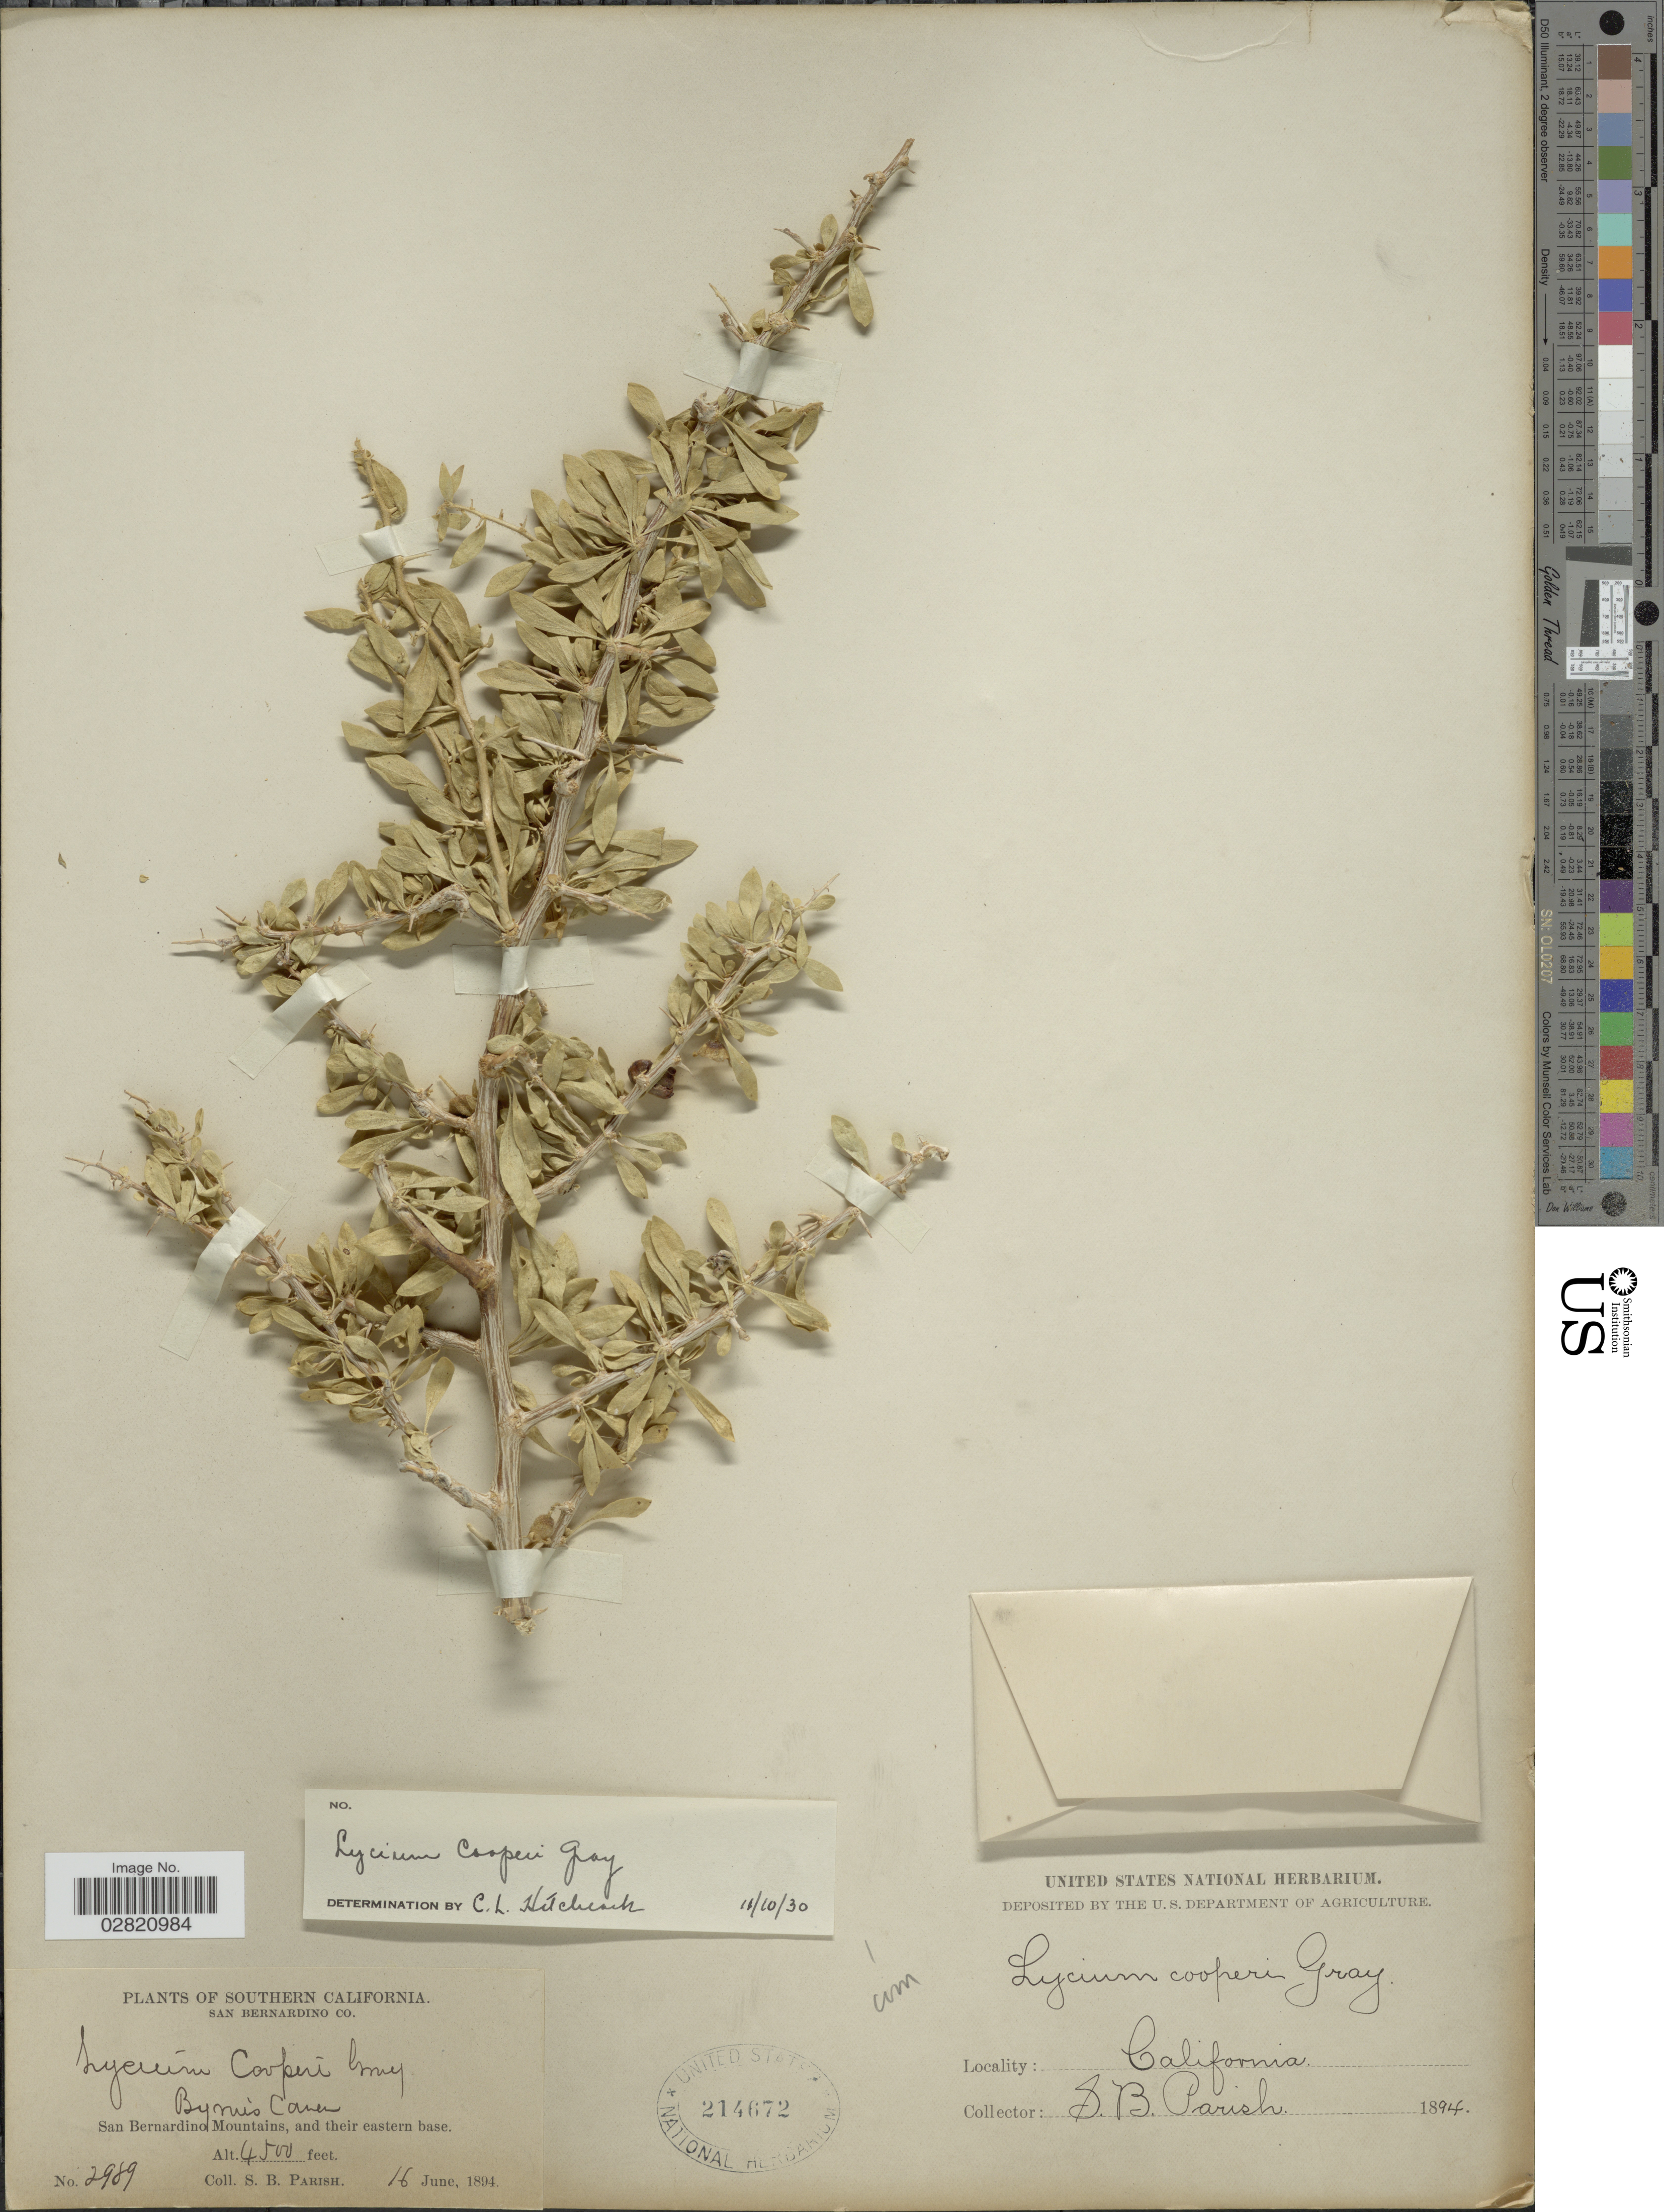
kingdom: Plantae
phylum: Tracheophyta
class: Magnoliopsida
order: Solanales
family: Solanaceae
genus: Lycium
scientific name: Lycium cooperi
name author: A. Gray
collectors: S. B. Parish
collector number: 2989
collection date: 1894-06-16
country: United States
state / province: California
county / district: San Bernardino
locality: Southern California. Byrne's Cañon, San Bernardino Mountains, and their eastern base.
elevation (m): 1372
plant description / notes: Corrected "Bynies Canon" to "Byrne's Cañon." Removed "San Bernardino Co." from Precise Locality field and added to County field.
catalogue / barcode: US 214672